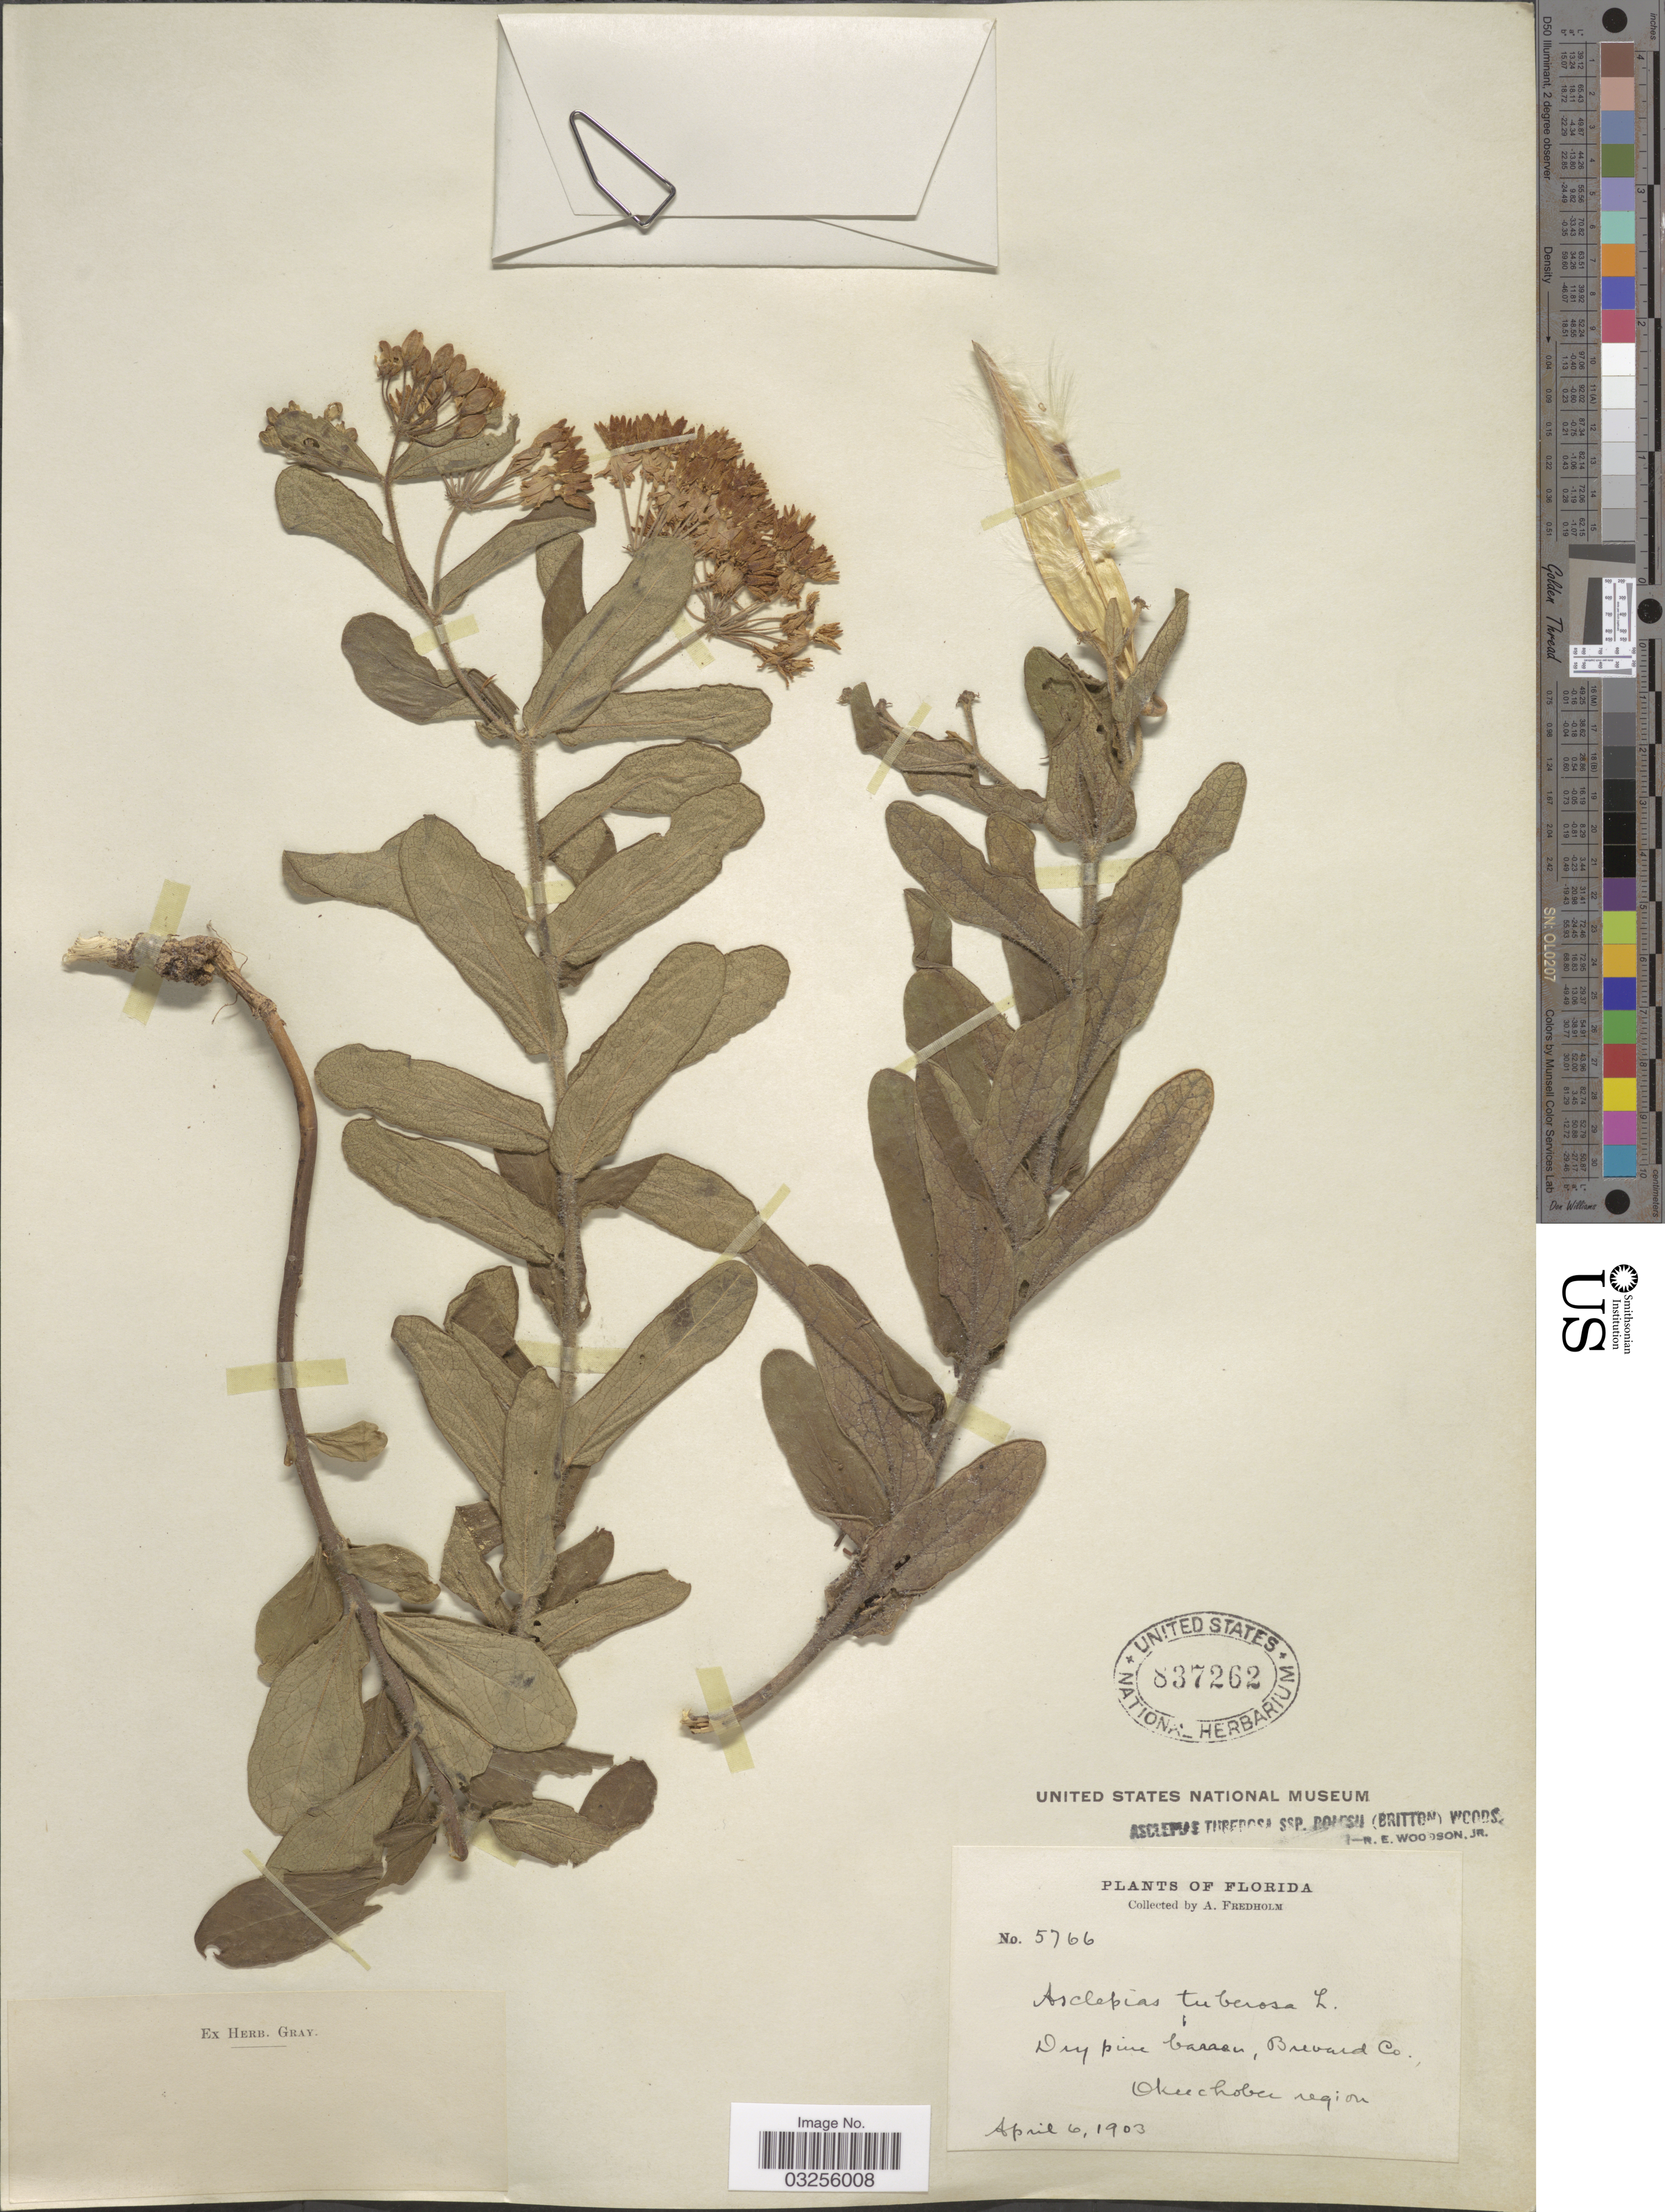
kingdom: Plantae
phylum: Tracheophyta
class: Magnoliopsida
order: Gentianales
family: Apocynaceae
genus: Asclepias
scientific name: Asclepias tuberosa var. rolfsii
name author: ( ex Vail) Shinners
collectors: A. Fredholm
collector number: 5766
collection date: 1903-04-06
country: United States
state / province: Florida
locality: Brevard Co., Okeechobee region.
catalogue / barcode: US 837262